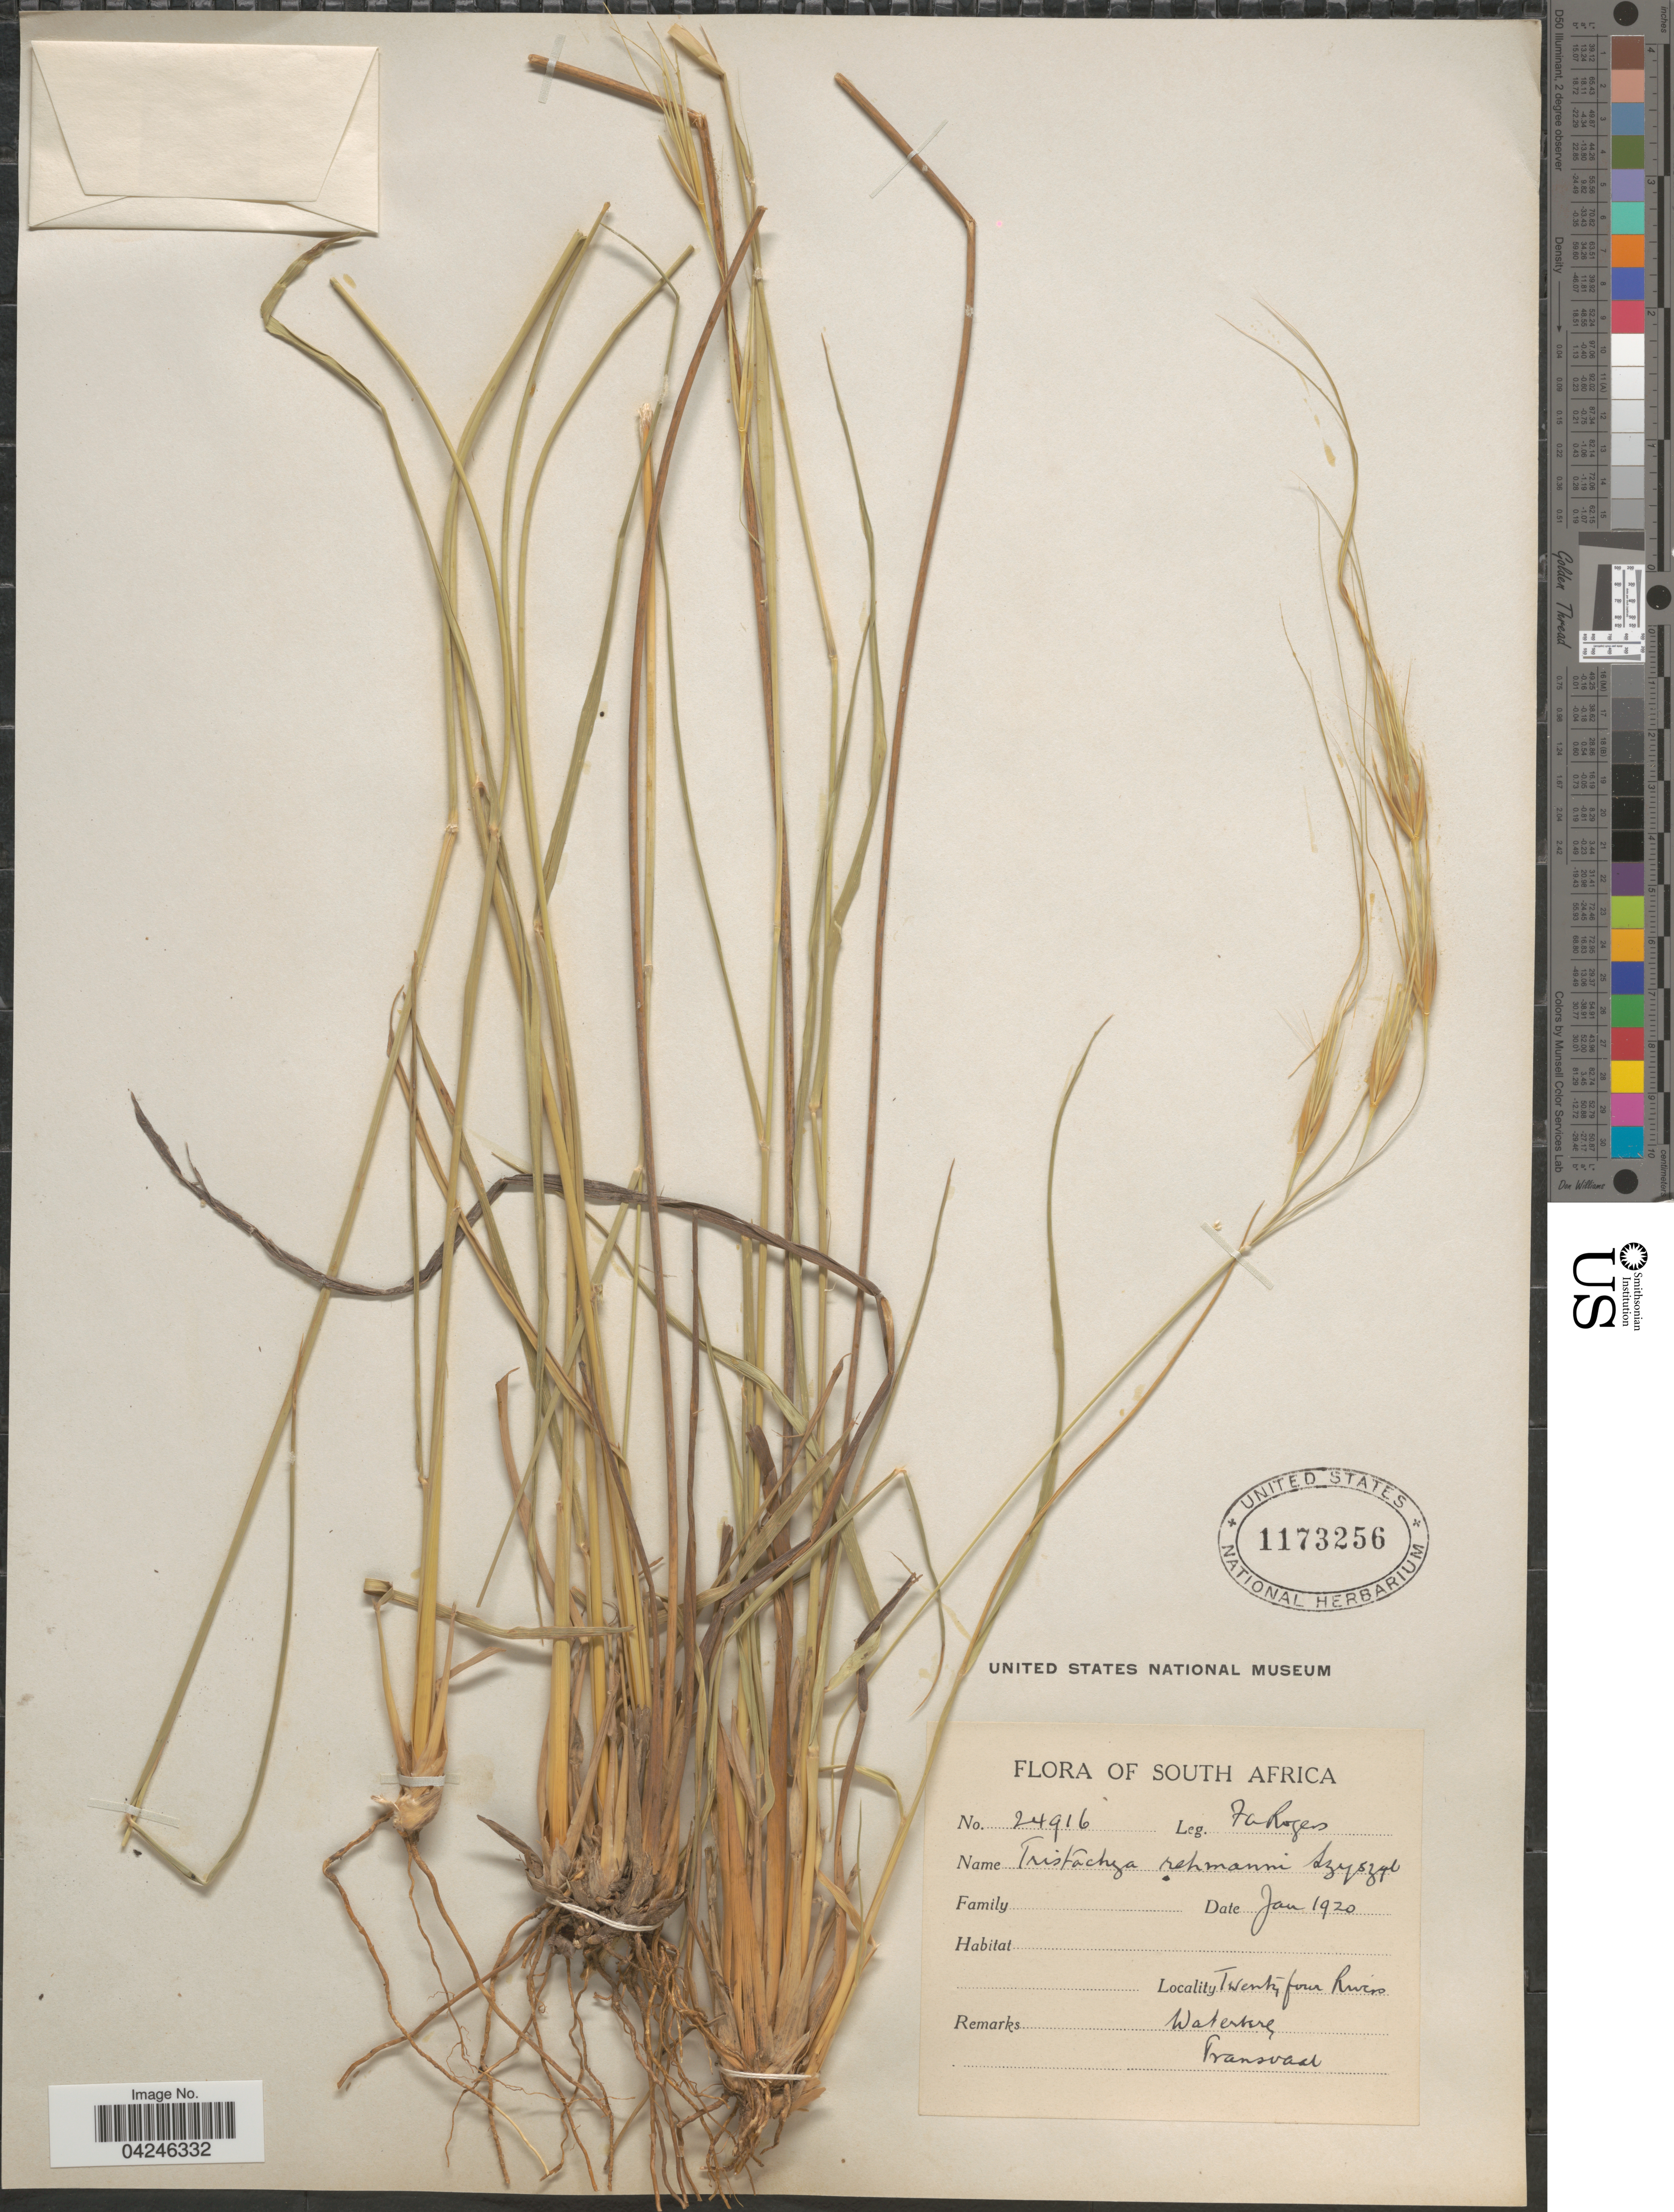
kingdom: Plantae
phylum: Tracheophyta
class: Liliopsida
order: Poales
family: Poaceae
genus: Tristachya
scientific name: Tristachya rehmannii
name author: Hack. in Schinz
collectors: F. A. Rogers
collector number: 24916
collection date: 1920-01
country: South Africa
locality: Twenty four Rivers. Waterberg Transvaal.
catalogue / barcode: US 1173256